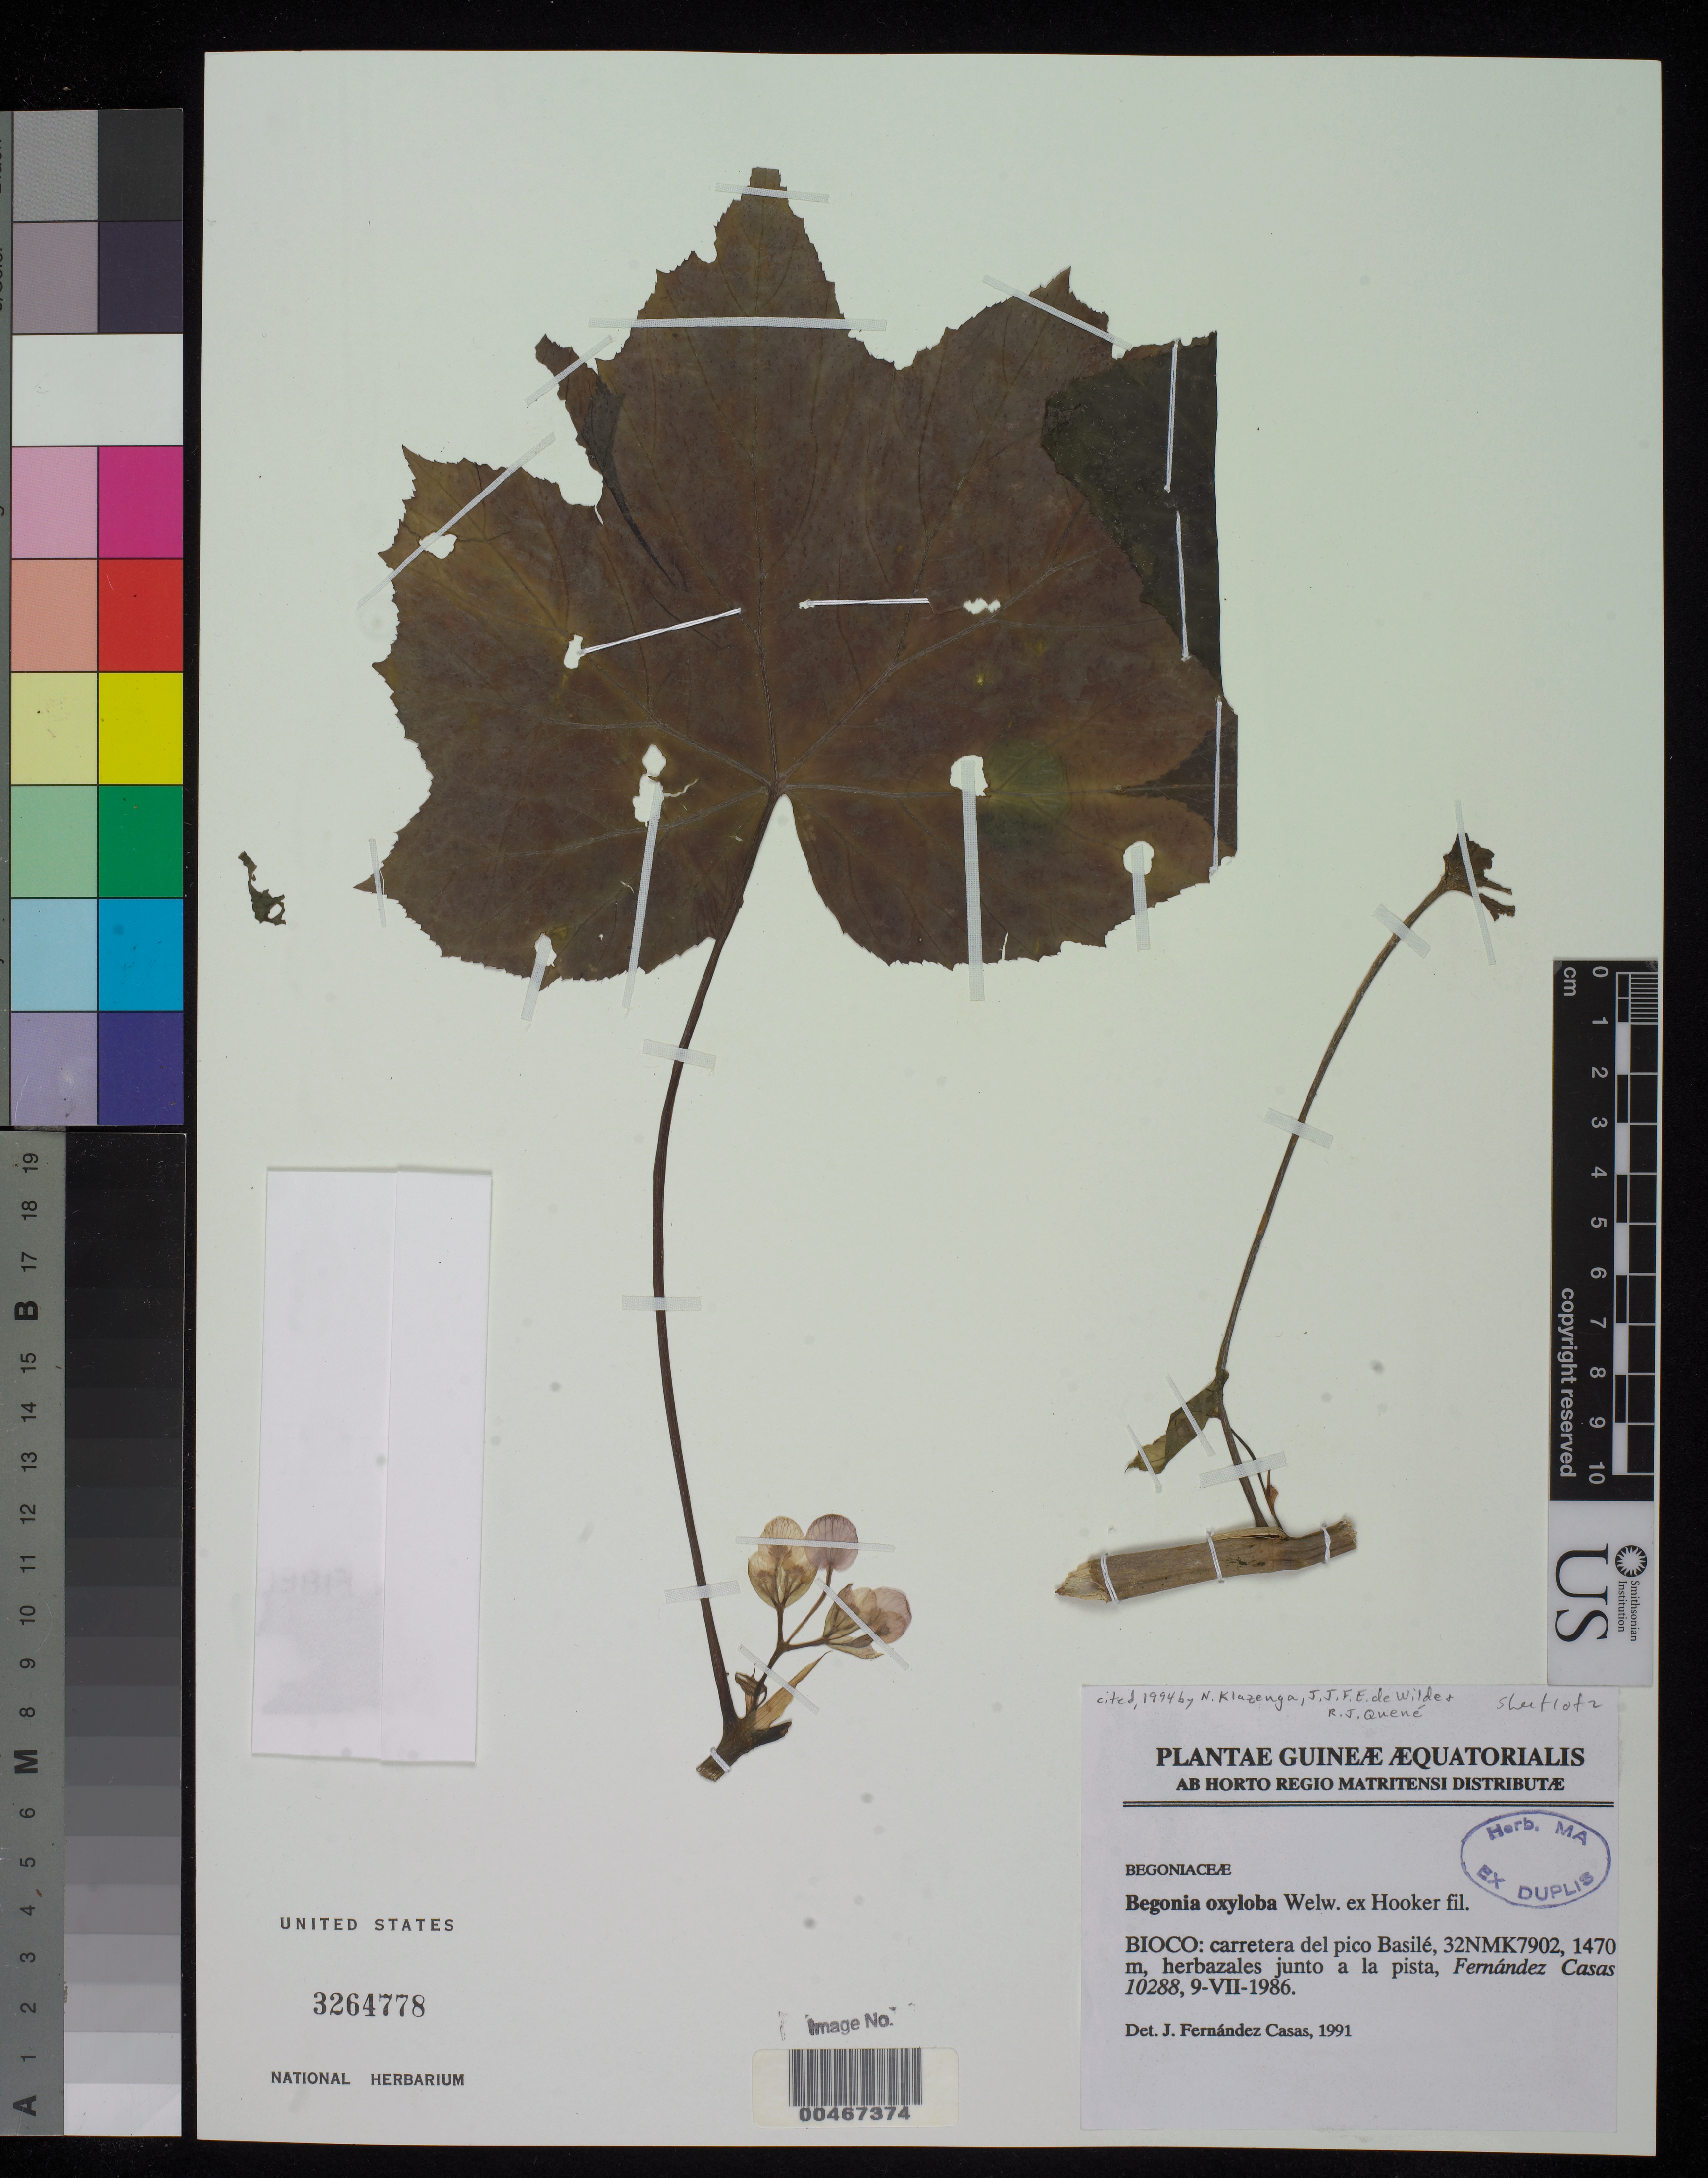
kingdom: Plantae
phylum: Tracheophyta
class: Magnoliopsida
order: Cucurbitales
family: Begoniaceae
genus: Begonia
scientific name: Begonia oxyloba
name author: Welw. ex Hook. f.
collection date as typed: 09 Jul 1986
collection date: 1986-07-09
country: Ecuador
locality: Bioco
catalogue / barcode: US 3264778